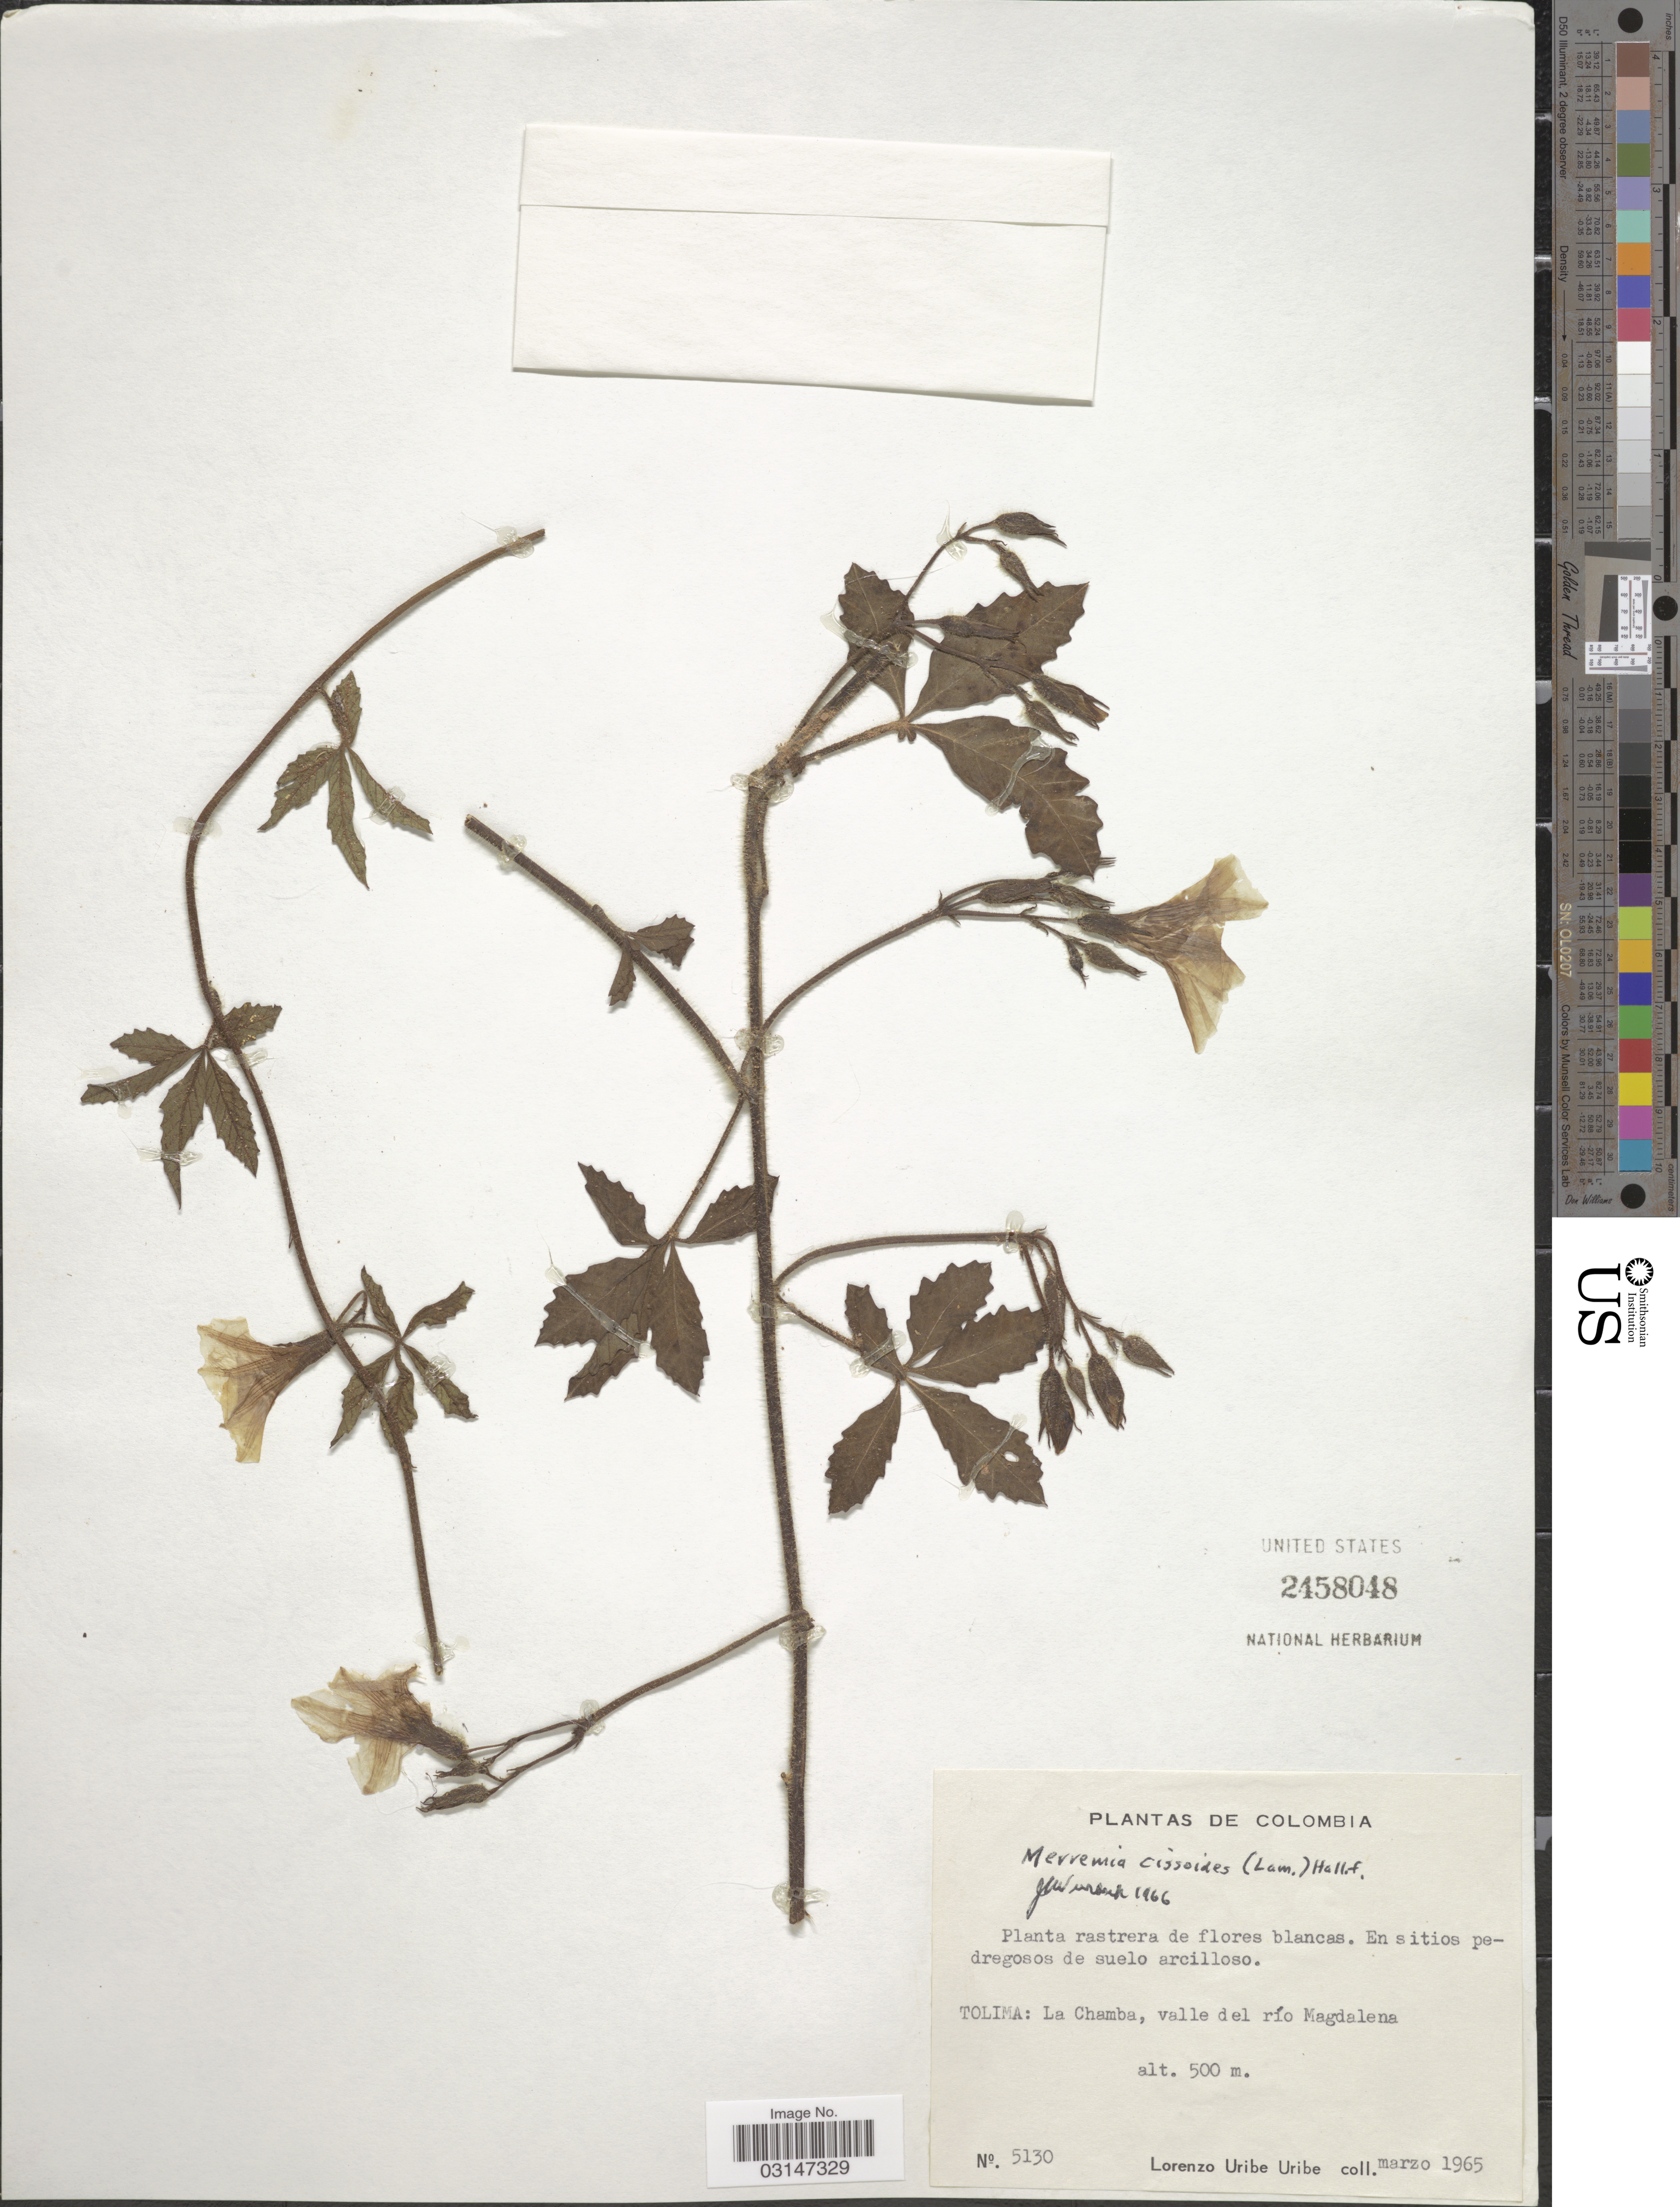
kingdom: Plantae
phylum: Tracheophyta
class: Magnoliopsida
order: Solanales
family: Convolvulaceae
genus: Distimake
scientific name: Distimake cissoides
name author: (Lam.) A. R. Simões & Staples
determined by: Strong, Mark T., (BOT), Smithsonian Institution - National Museum of Natural History (UNITED STATES)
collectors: L. Uribe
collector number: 5130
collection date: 1965-03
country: Colombia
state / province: Tolima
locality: La Chamba, valle del río Magdalena.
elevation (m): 500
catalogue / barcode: US 2458048